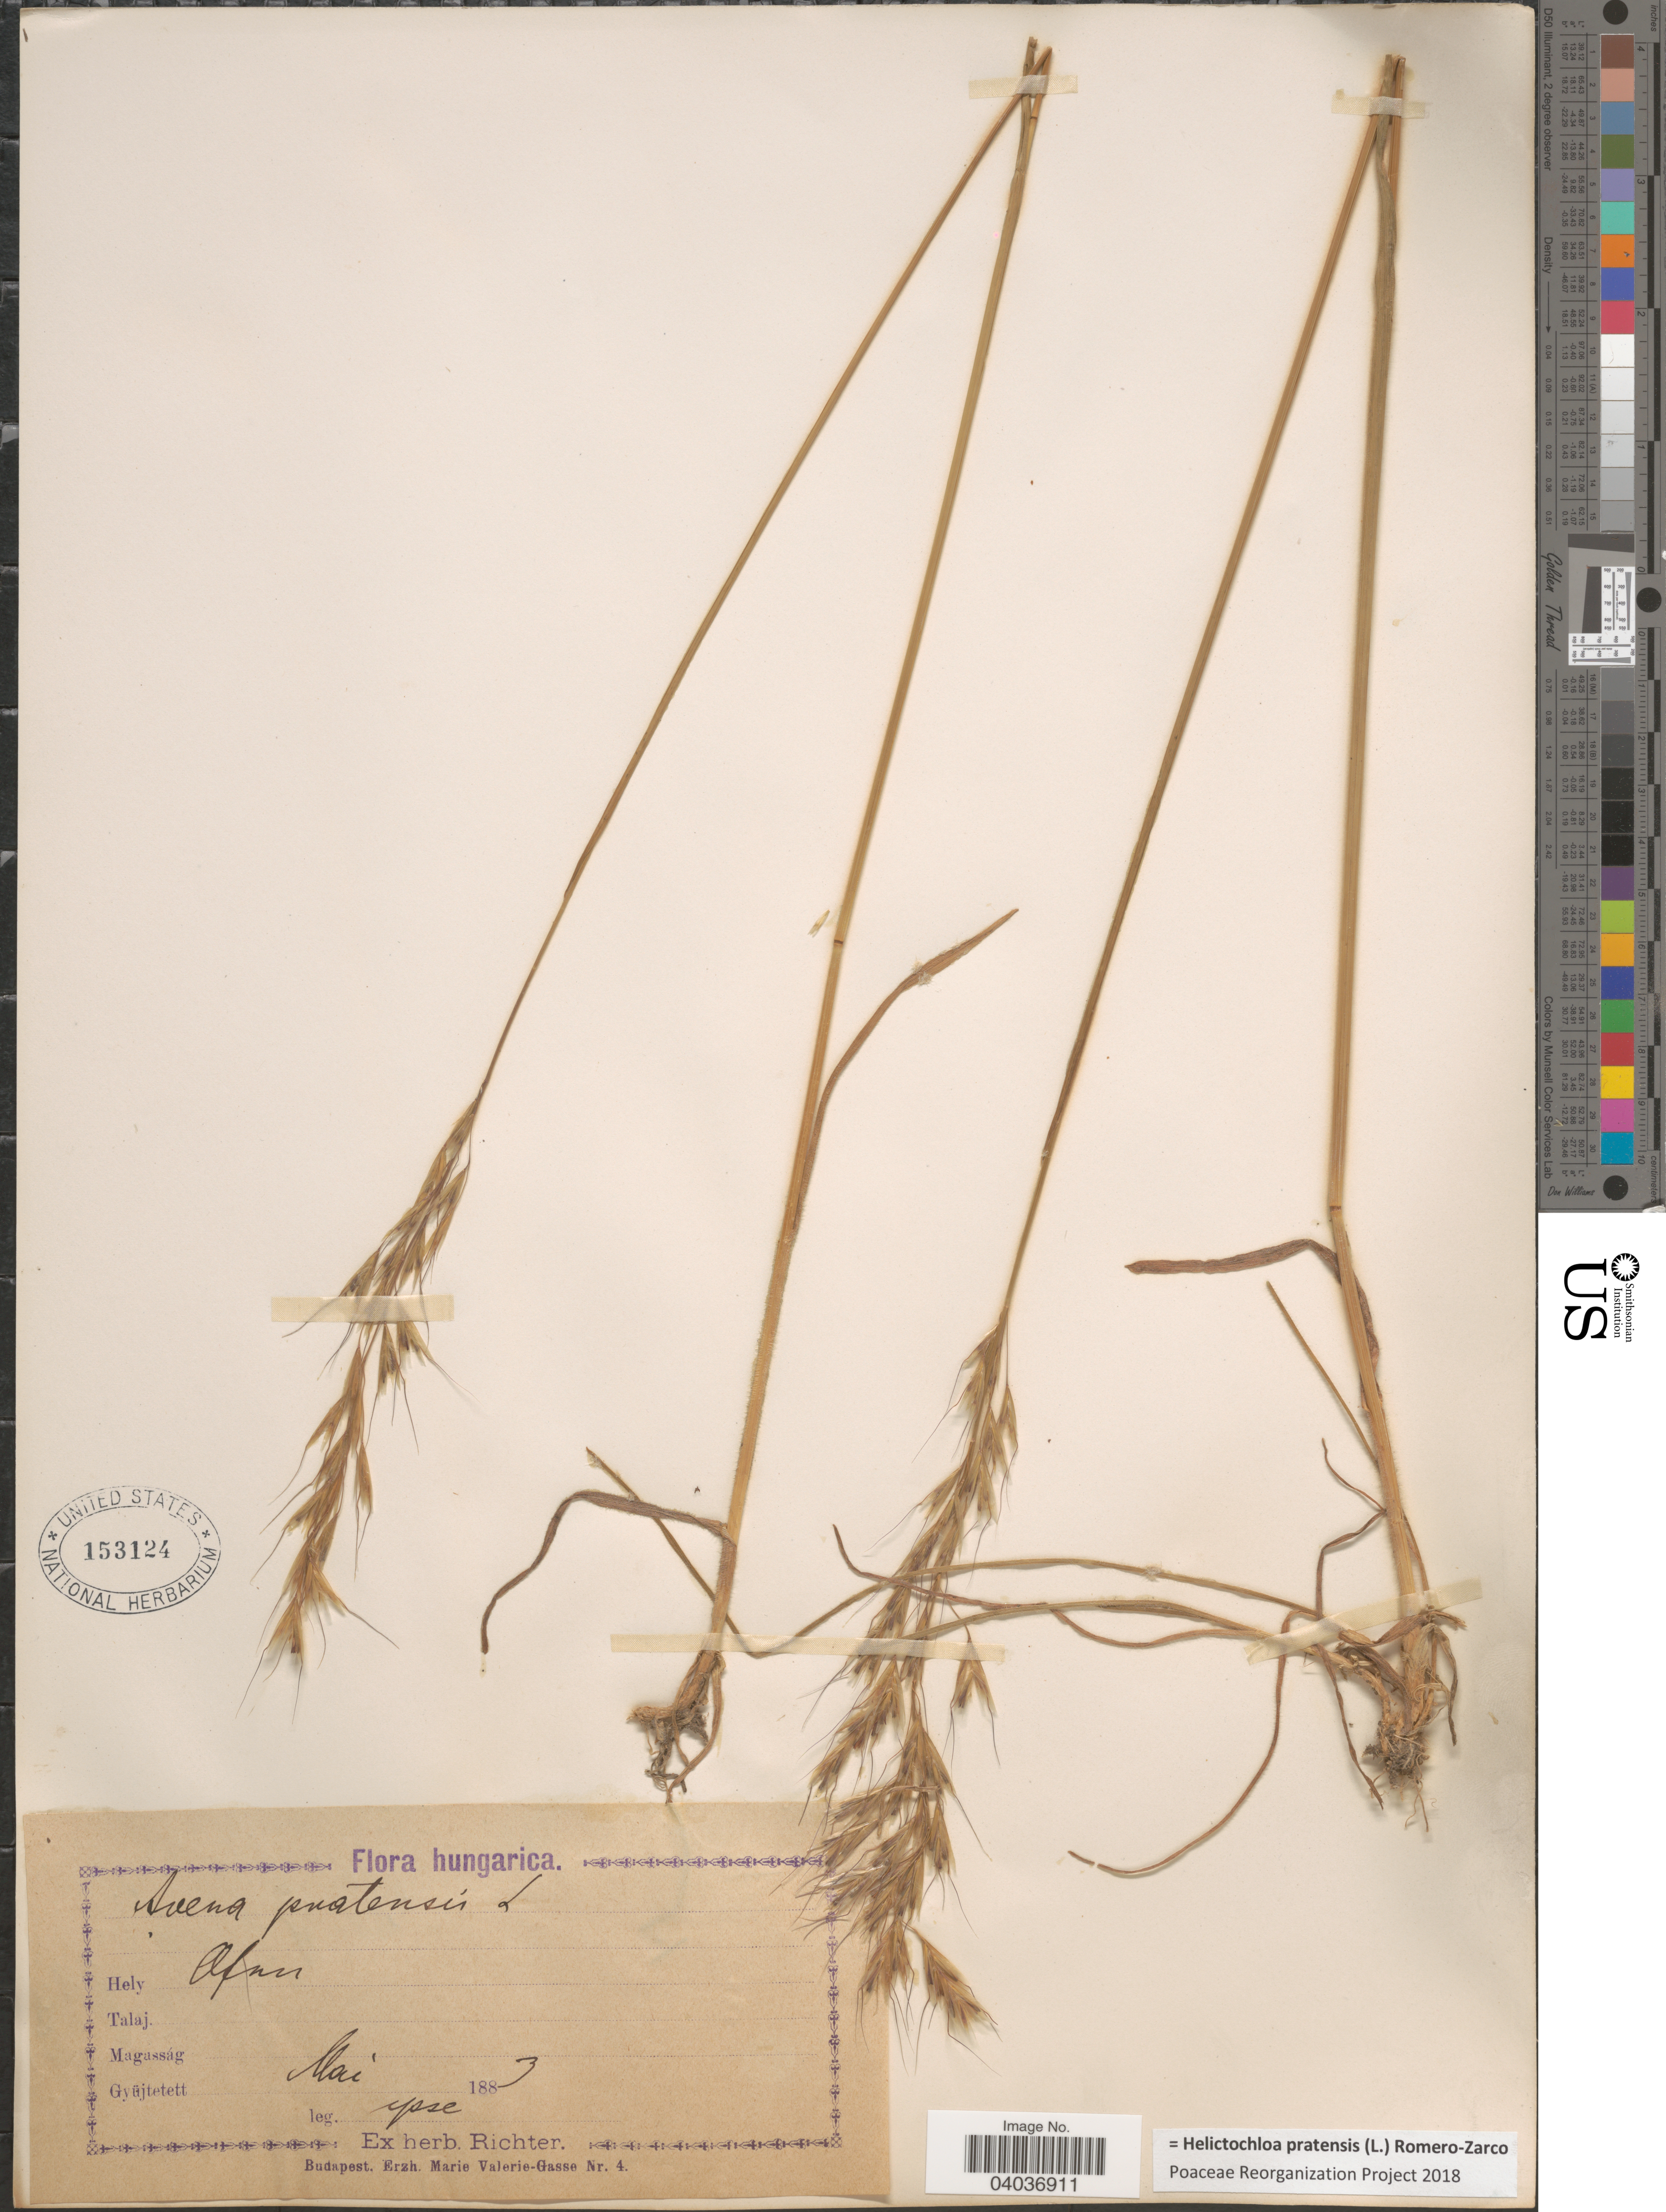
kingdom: Plantae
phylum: Tracheophyta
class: Liliopsida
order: Poales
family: Poaceae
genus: Helictochloa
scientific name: Helictochloa pratensis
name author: (L.) Romero-Zarco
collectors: -- Richter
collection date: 1883-05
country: Hungary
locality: Hungarica. Ofan.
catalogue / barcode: US 153124